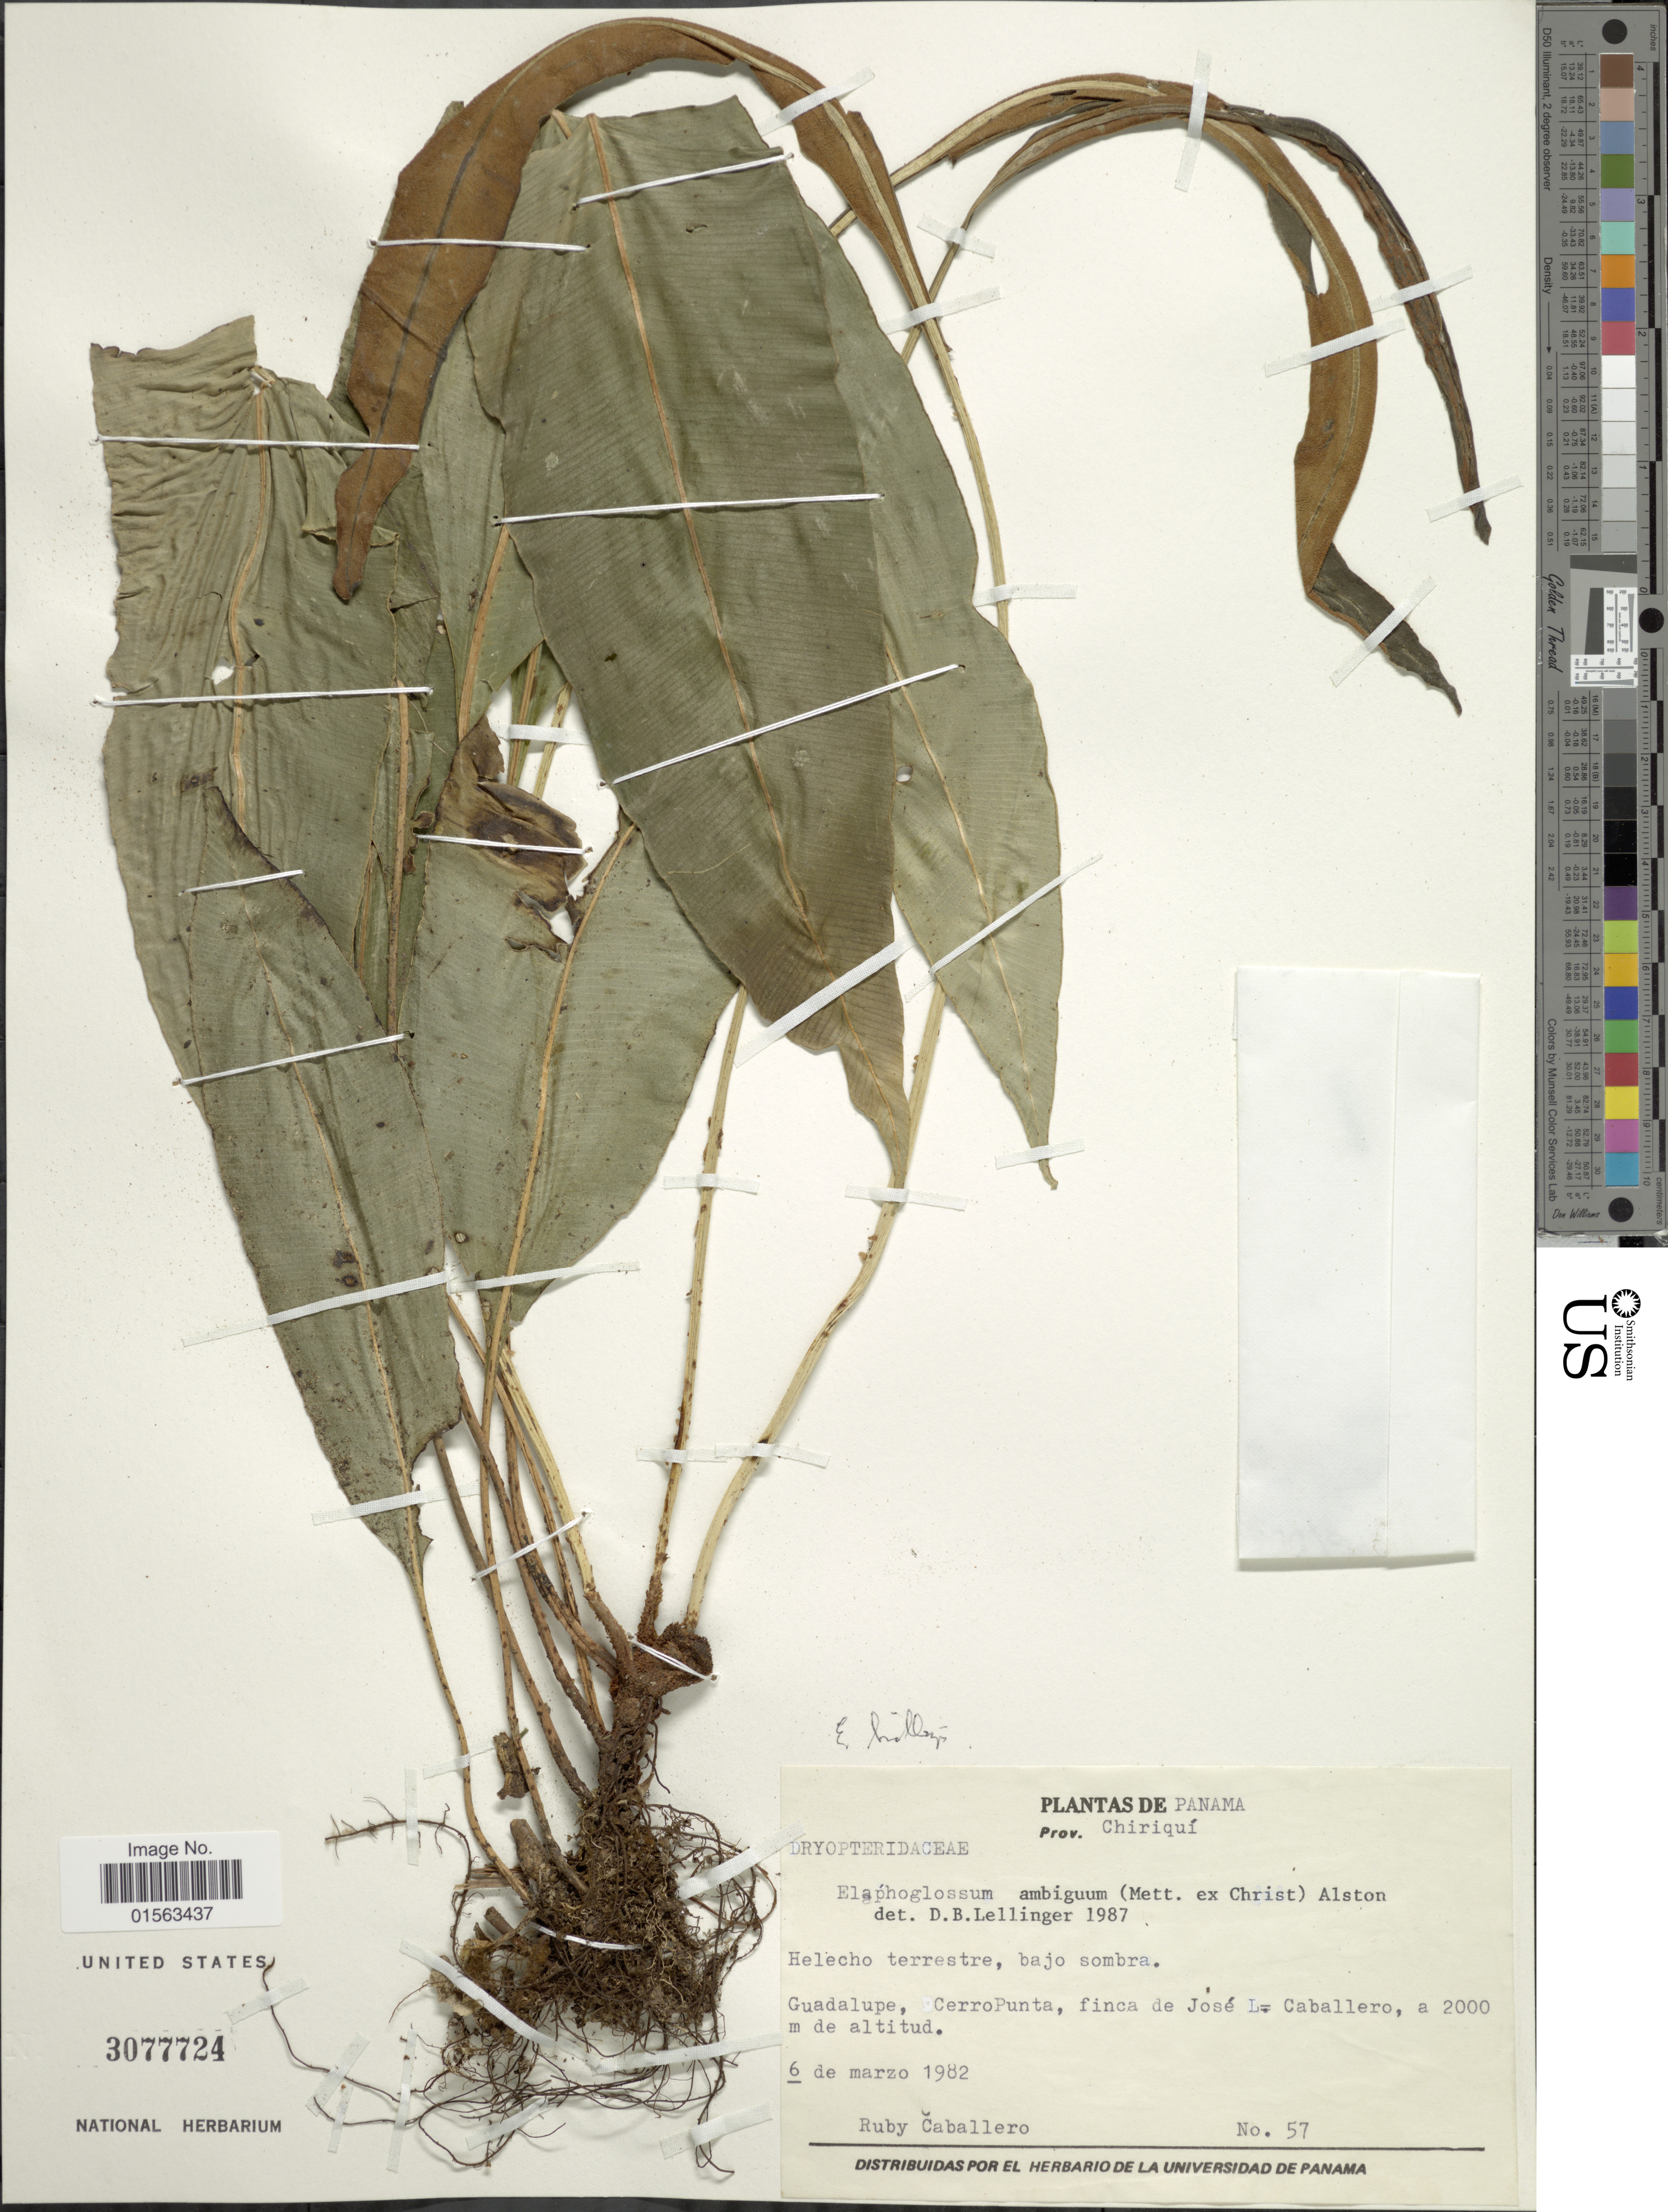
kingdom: Plantae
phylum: Tracheophyta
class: Polypodiopsida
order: Polypodiales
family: Dryopteridaceae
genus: Elaphoglossum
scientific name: Elaphoglossum biolleyi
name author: Christ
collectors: R. Caballero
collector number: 57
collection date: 1982-03-06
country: Panama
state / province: Chiriqui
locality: Prov. Chiriqui, Guadalupe, Cerro Punta, finca de Jose L. Caballero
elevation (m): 2000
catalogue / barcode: US 3077724